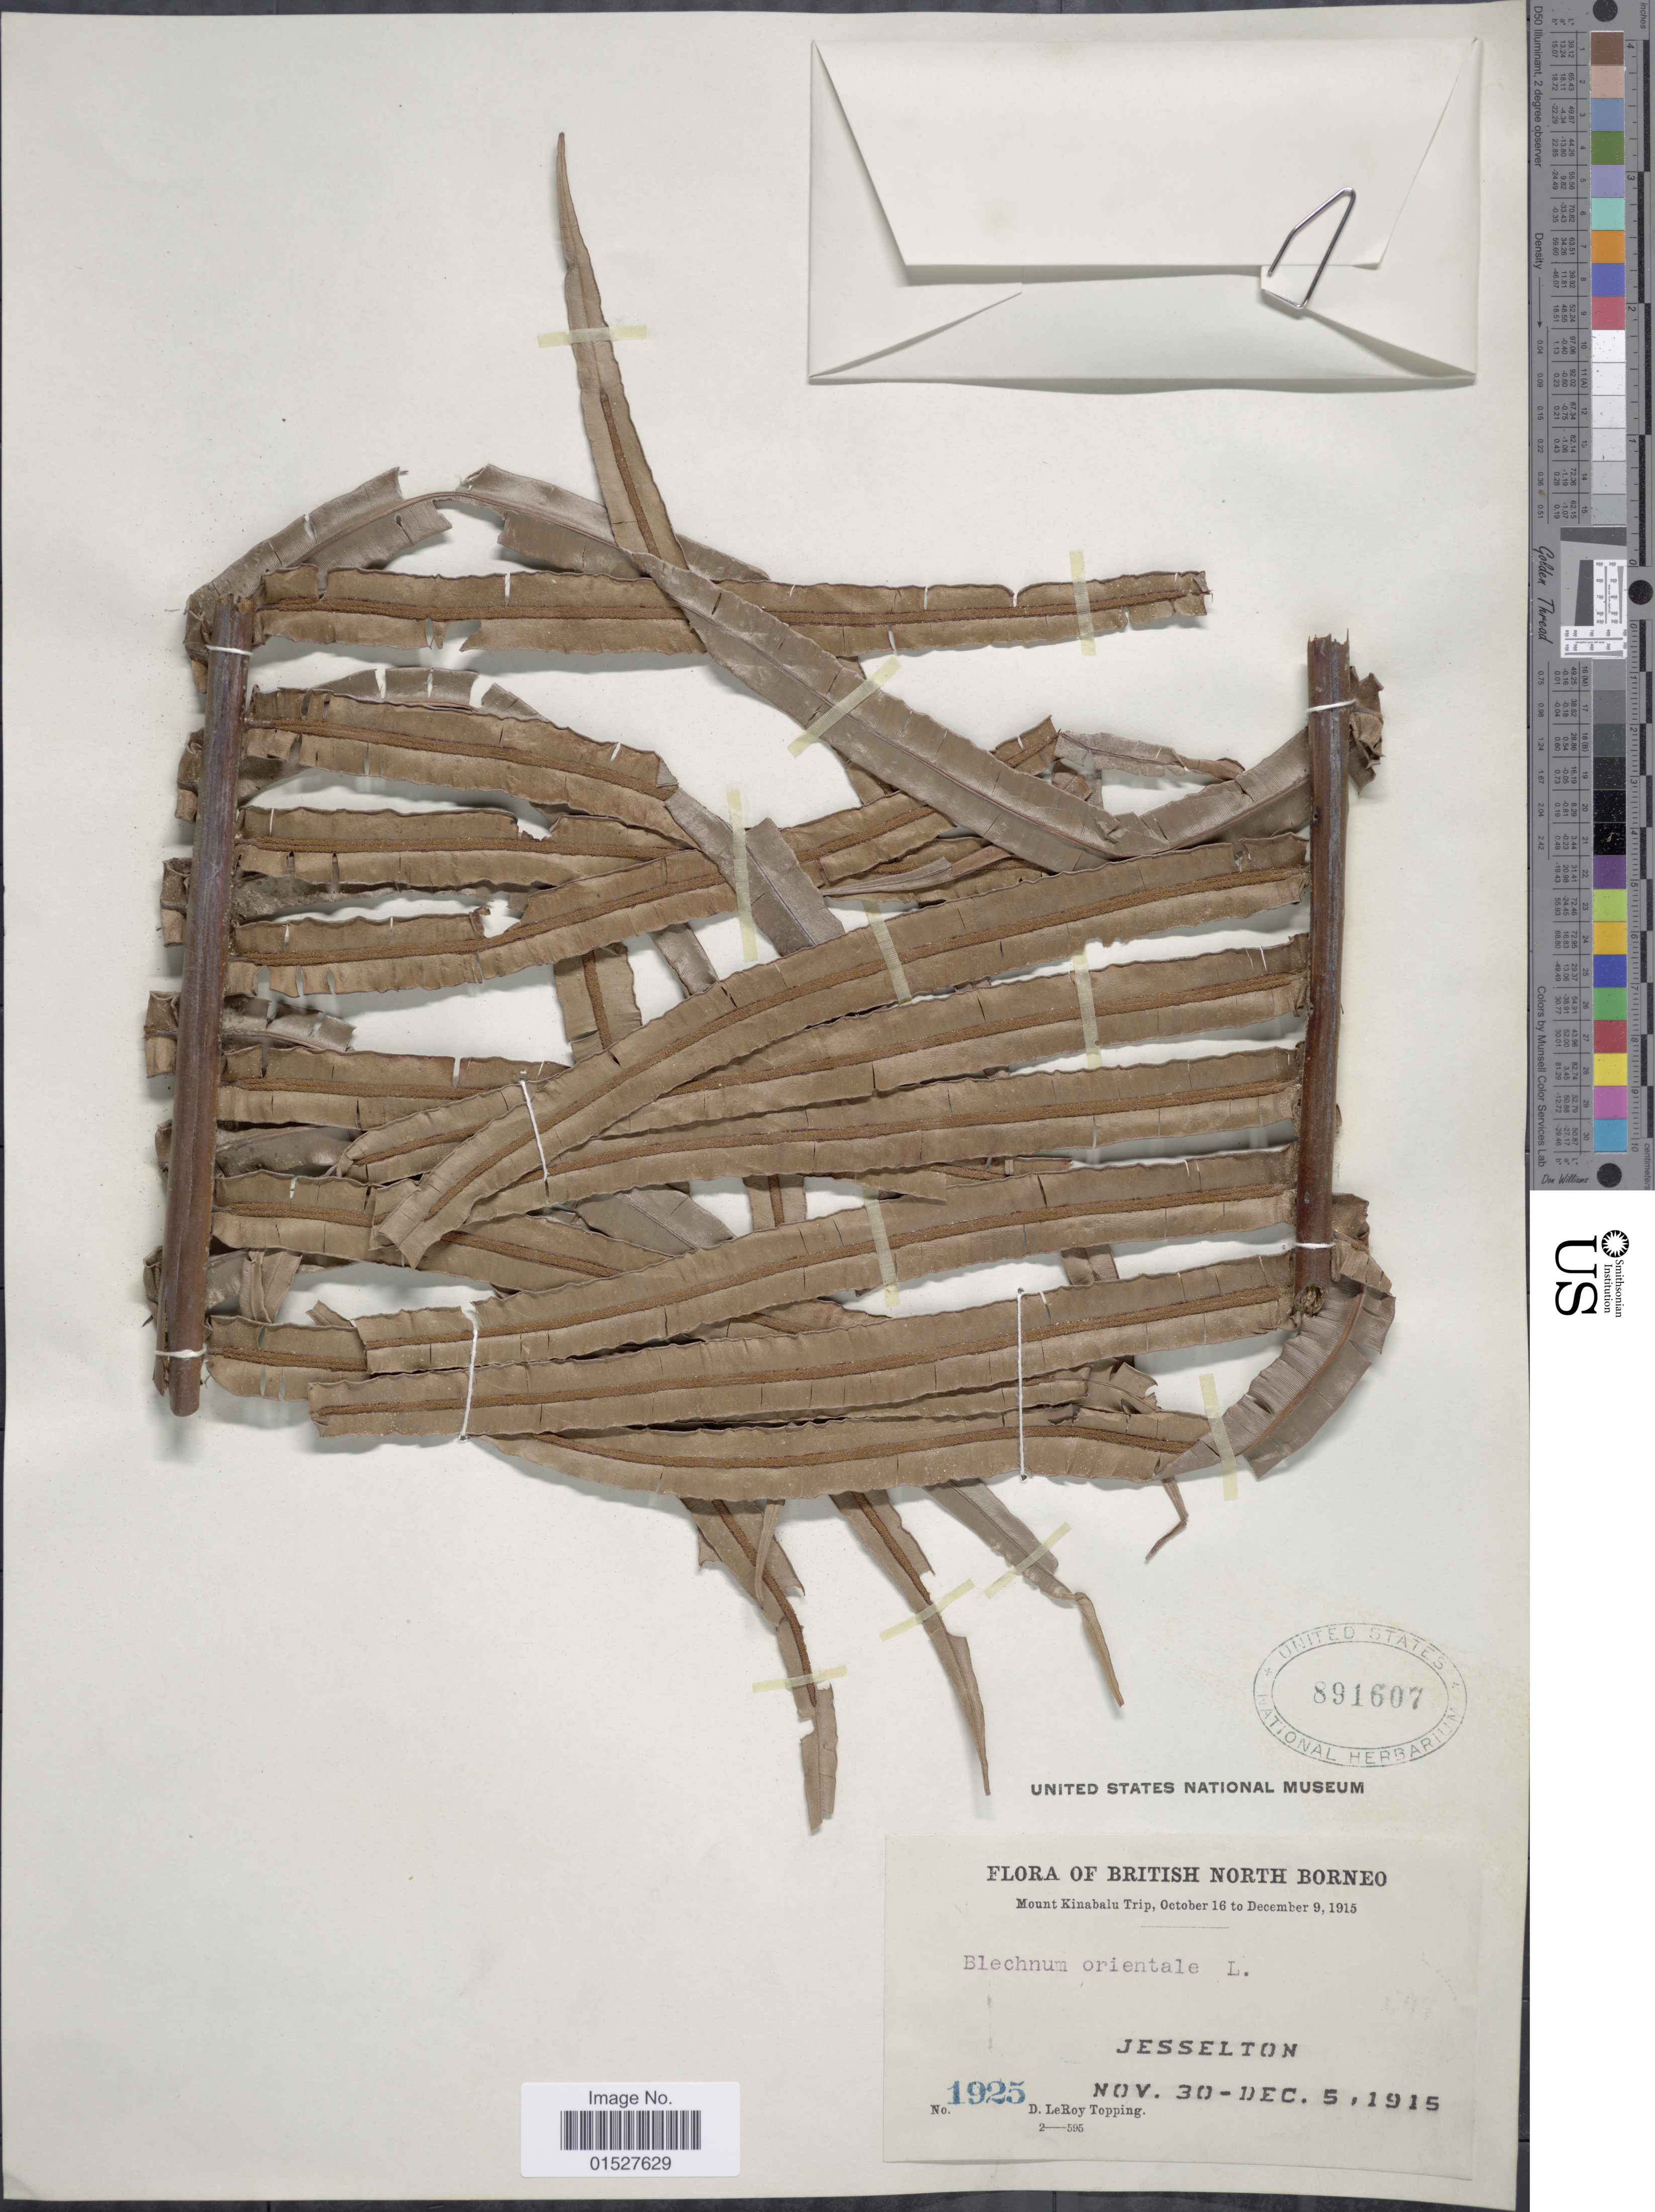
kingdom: Plantae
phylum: Tracheophyta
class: Polypodiopsida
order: Polypodiales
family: Blechnaceae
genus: Blechnum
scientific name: Blechnum orientale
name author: L.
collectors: D. L. Topping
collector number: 1925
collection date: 1915-11-30/1915-12-05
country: Malaysia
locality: British North Borneo. Jesselton.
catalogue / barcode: US 891607